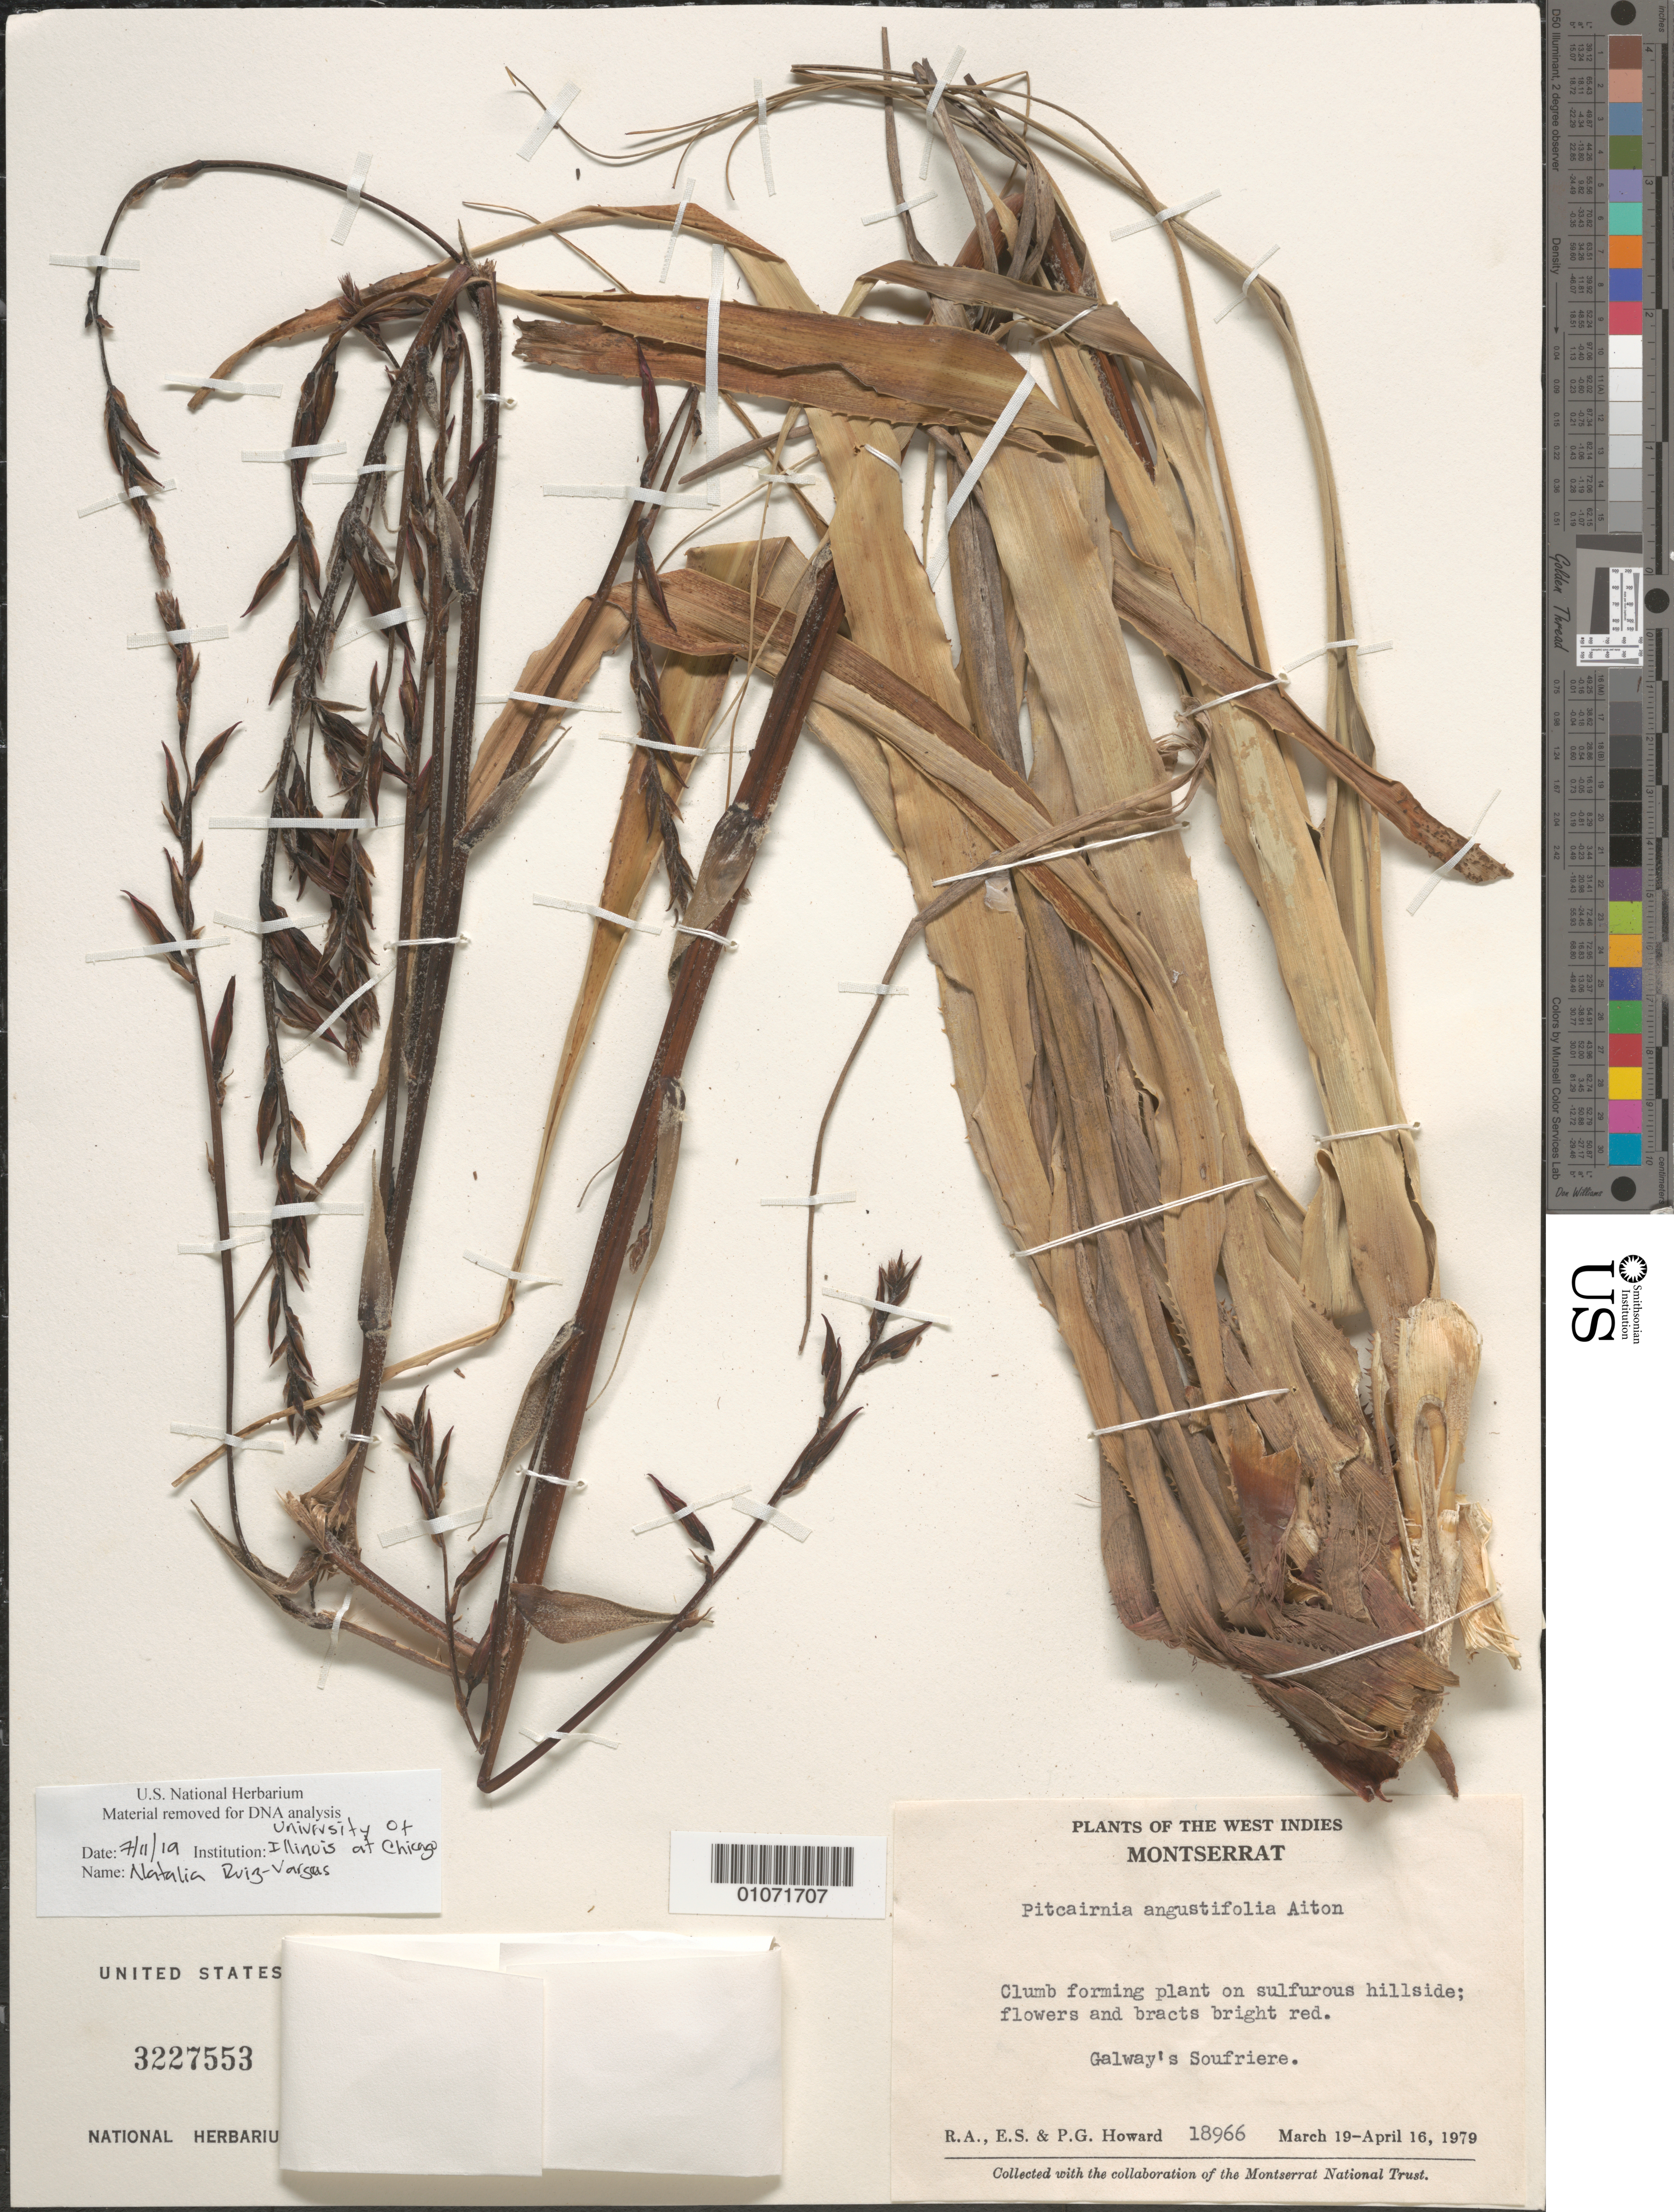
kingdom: Plantae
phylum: Tracheophyta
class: Liliopsida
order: Poales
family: Bromeliaceae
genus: Pitcairnia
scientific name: Pitcairnia angustifolia var. angustifolia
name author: Sol. ex Aiton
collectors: E. S. Howard, P. Howard & R. A. Howard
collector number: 18966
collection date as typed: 19 Mar 1979 to 16 Apr 1979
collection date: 1979-03-19/1979-04-16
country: Montserrat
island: Montserrat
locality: Clumb forming plants on sulfurous hillside.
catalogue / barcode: US 3227553